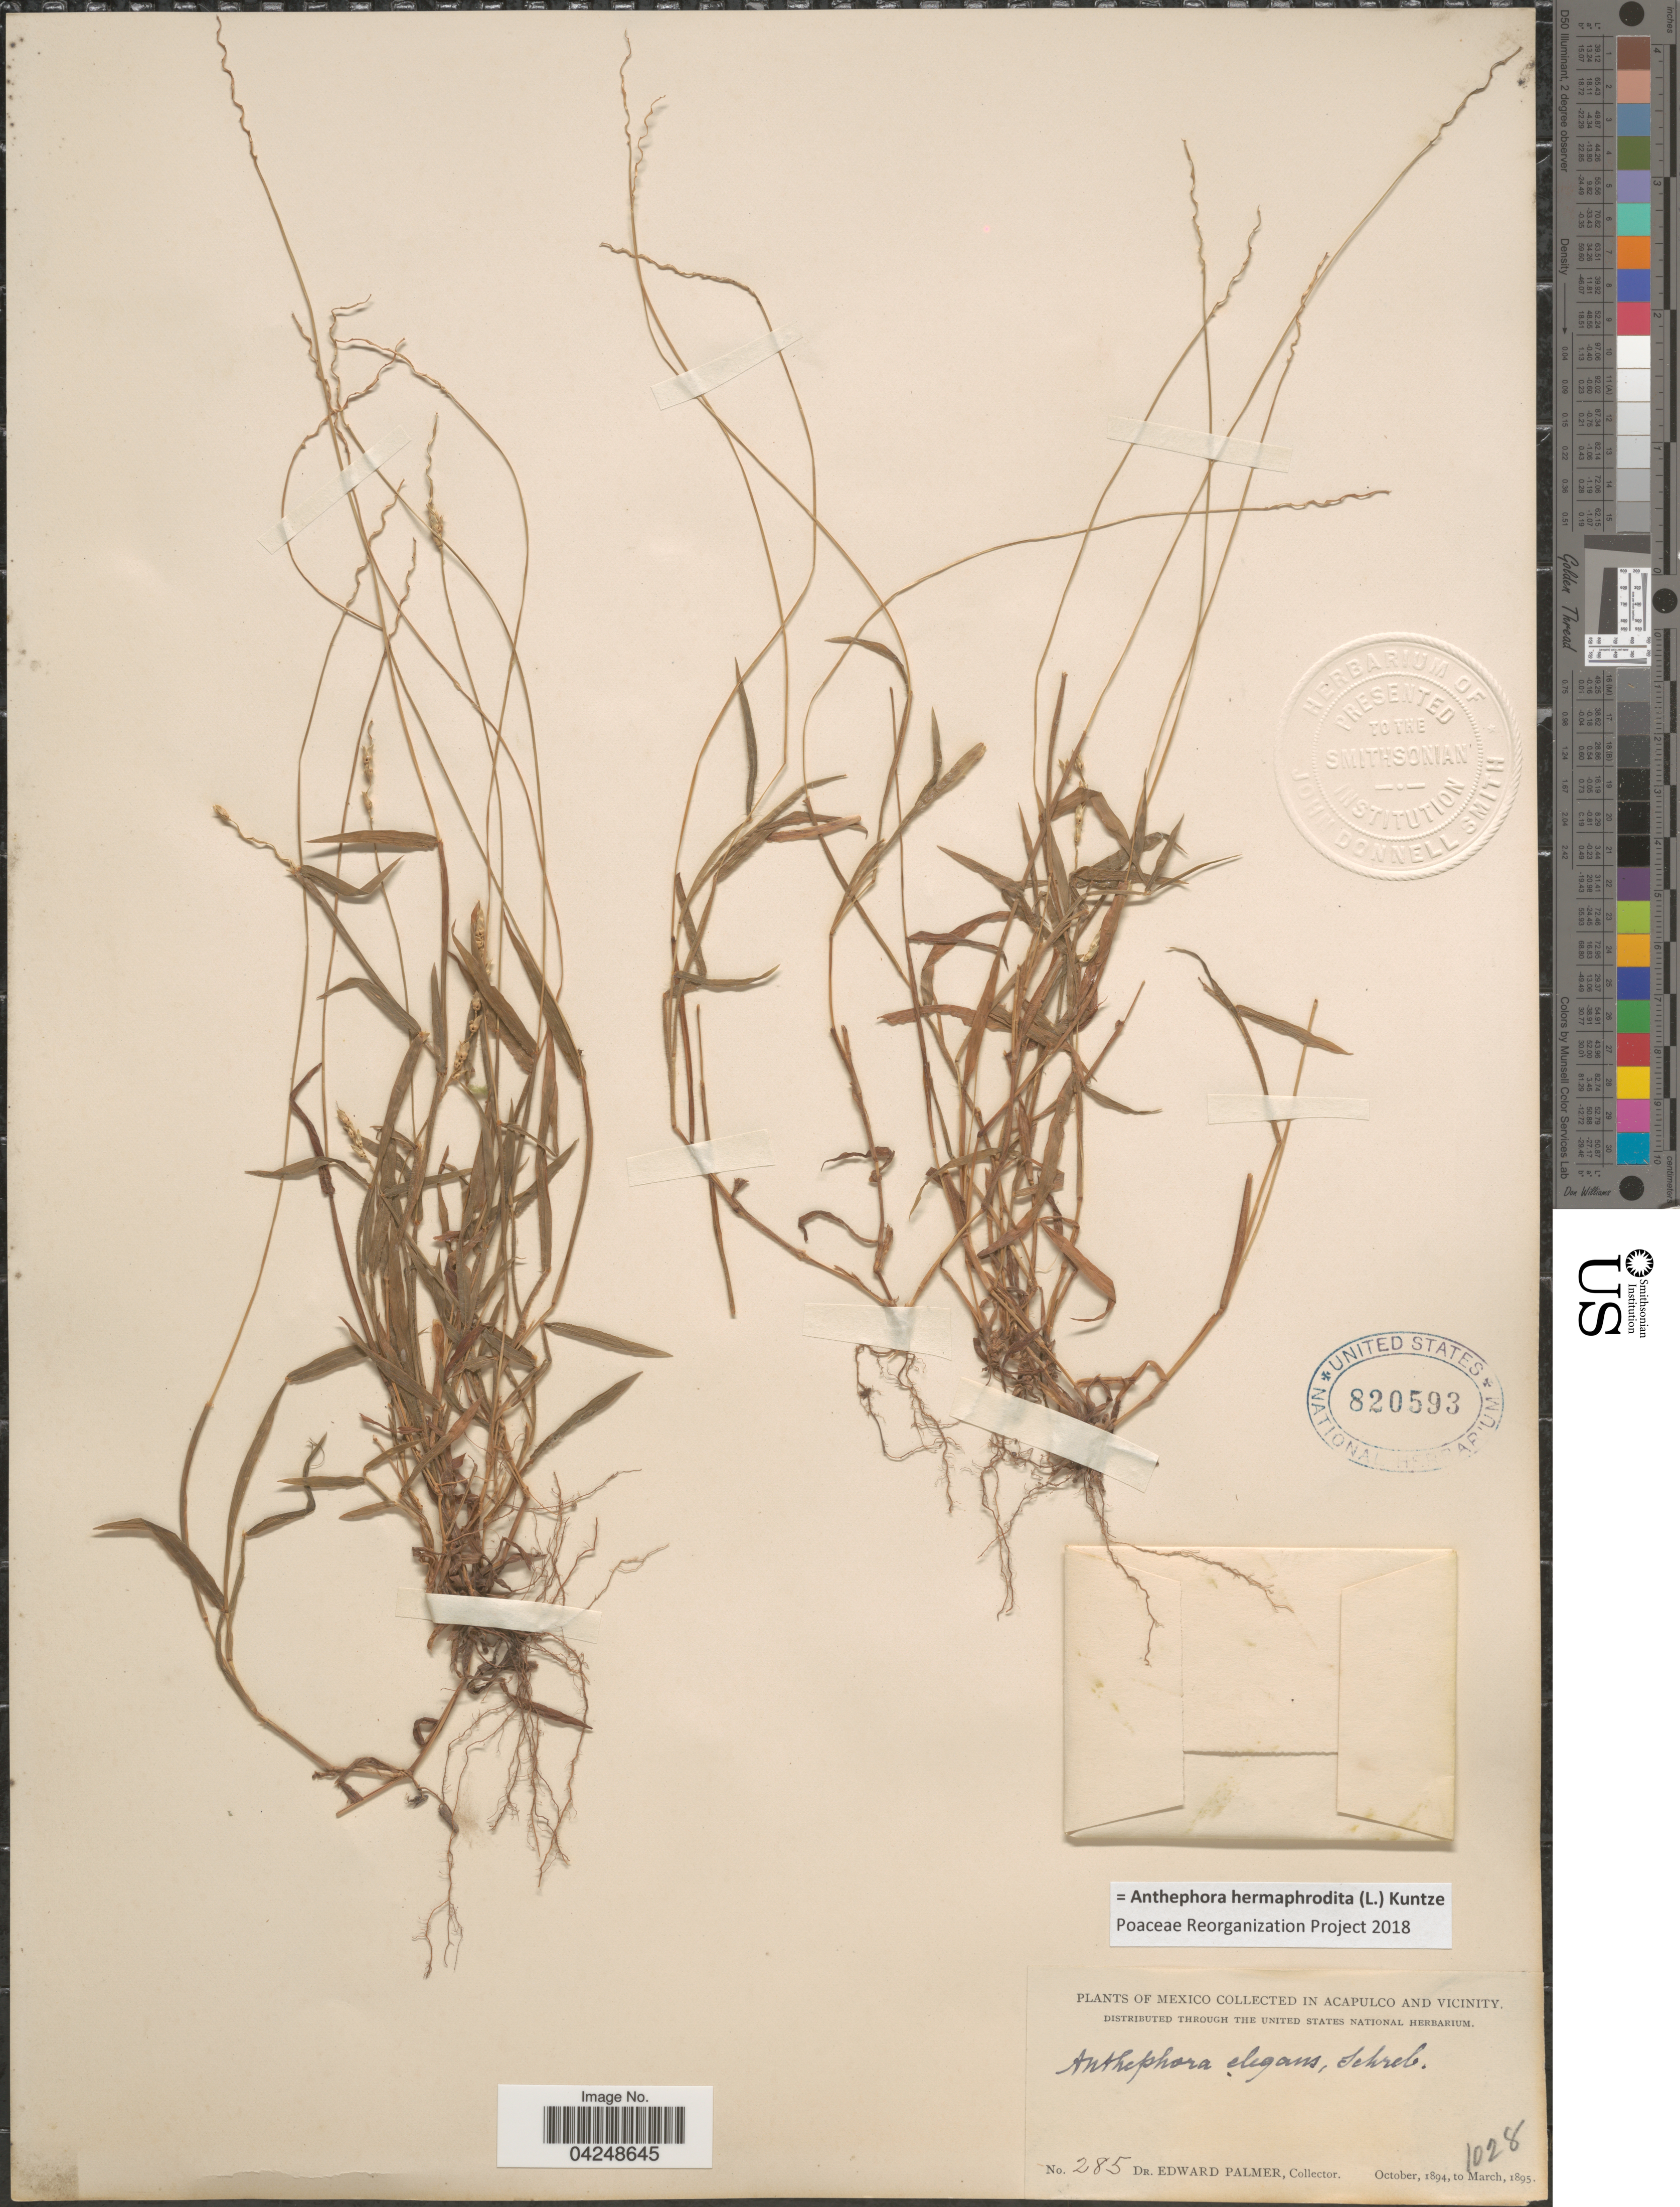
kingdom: Plantae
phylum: Tracheophyta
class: Liliopsida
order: Poales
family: Poaceae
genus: Anthephora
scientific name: Anthephora hermaphrodita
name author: (L.) Kuntze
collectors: E. Palmer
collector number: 285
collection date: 1894-10/1895-03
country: Mexico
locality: In Acapulco and vicinity.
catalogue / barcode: US 820593